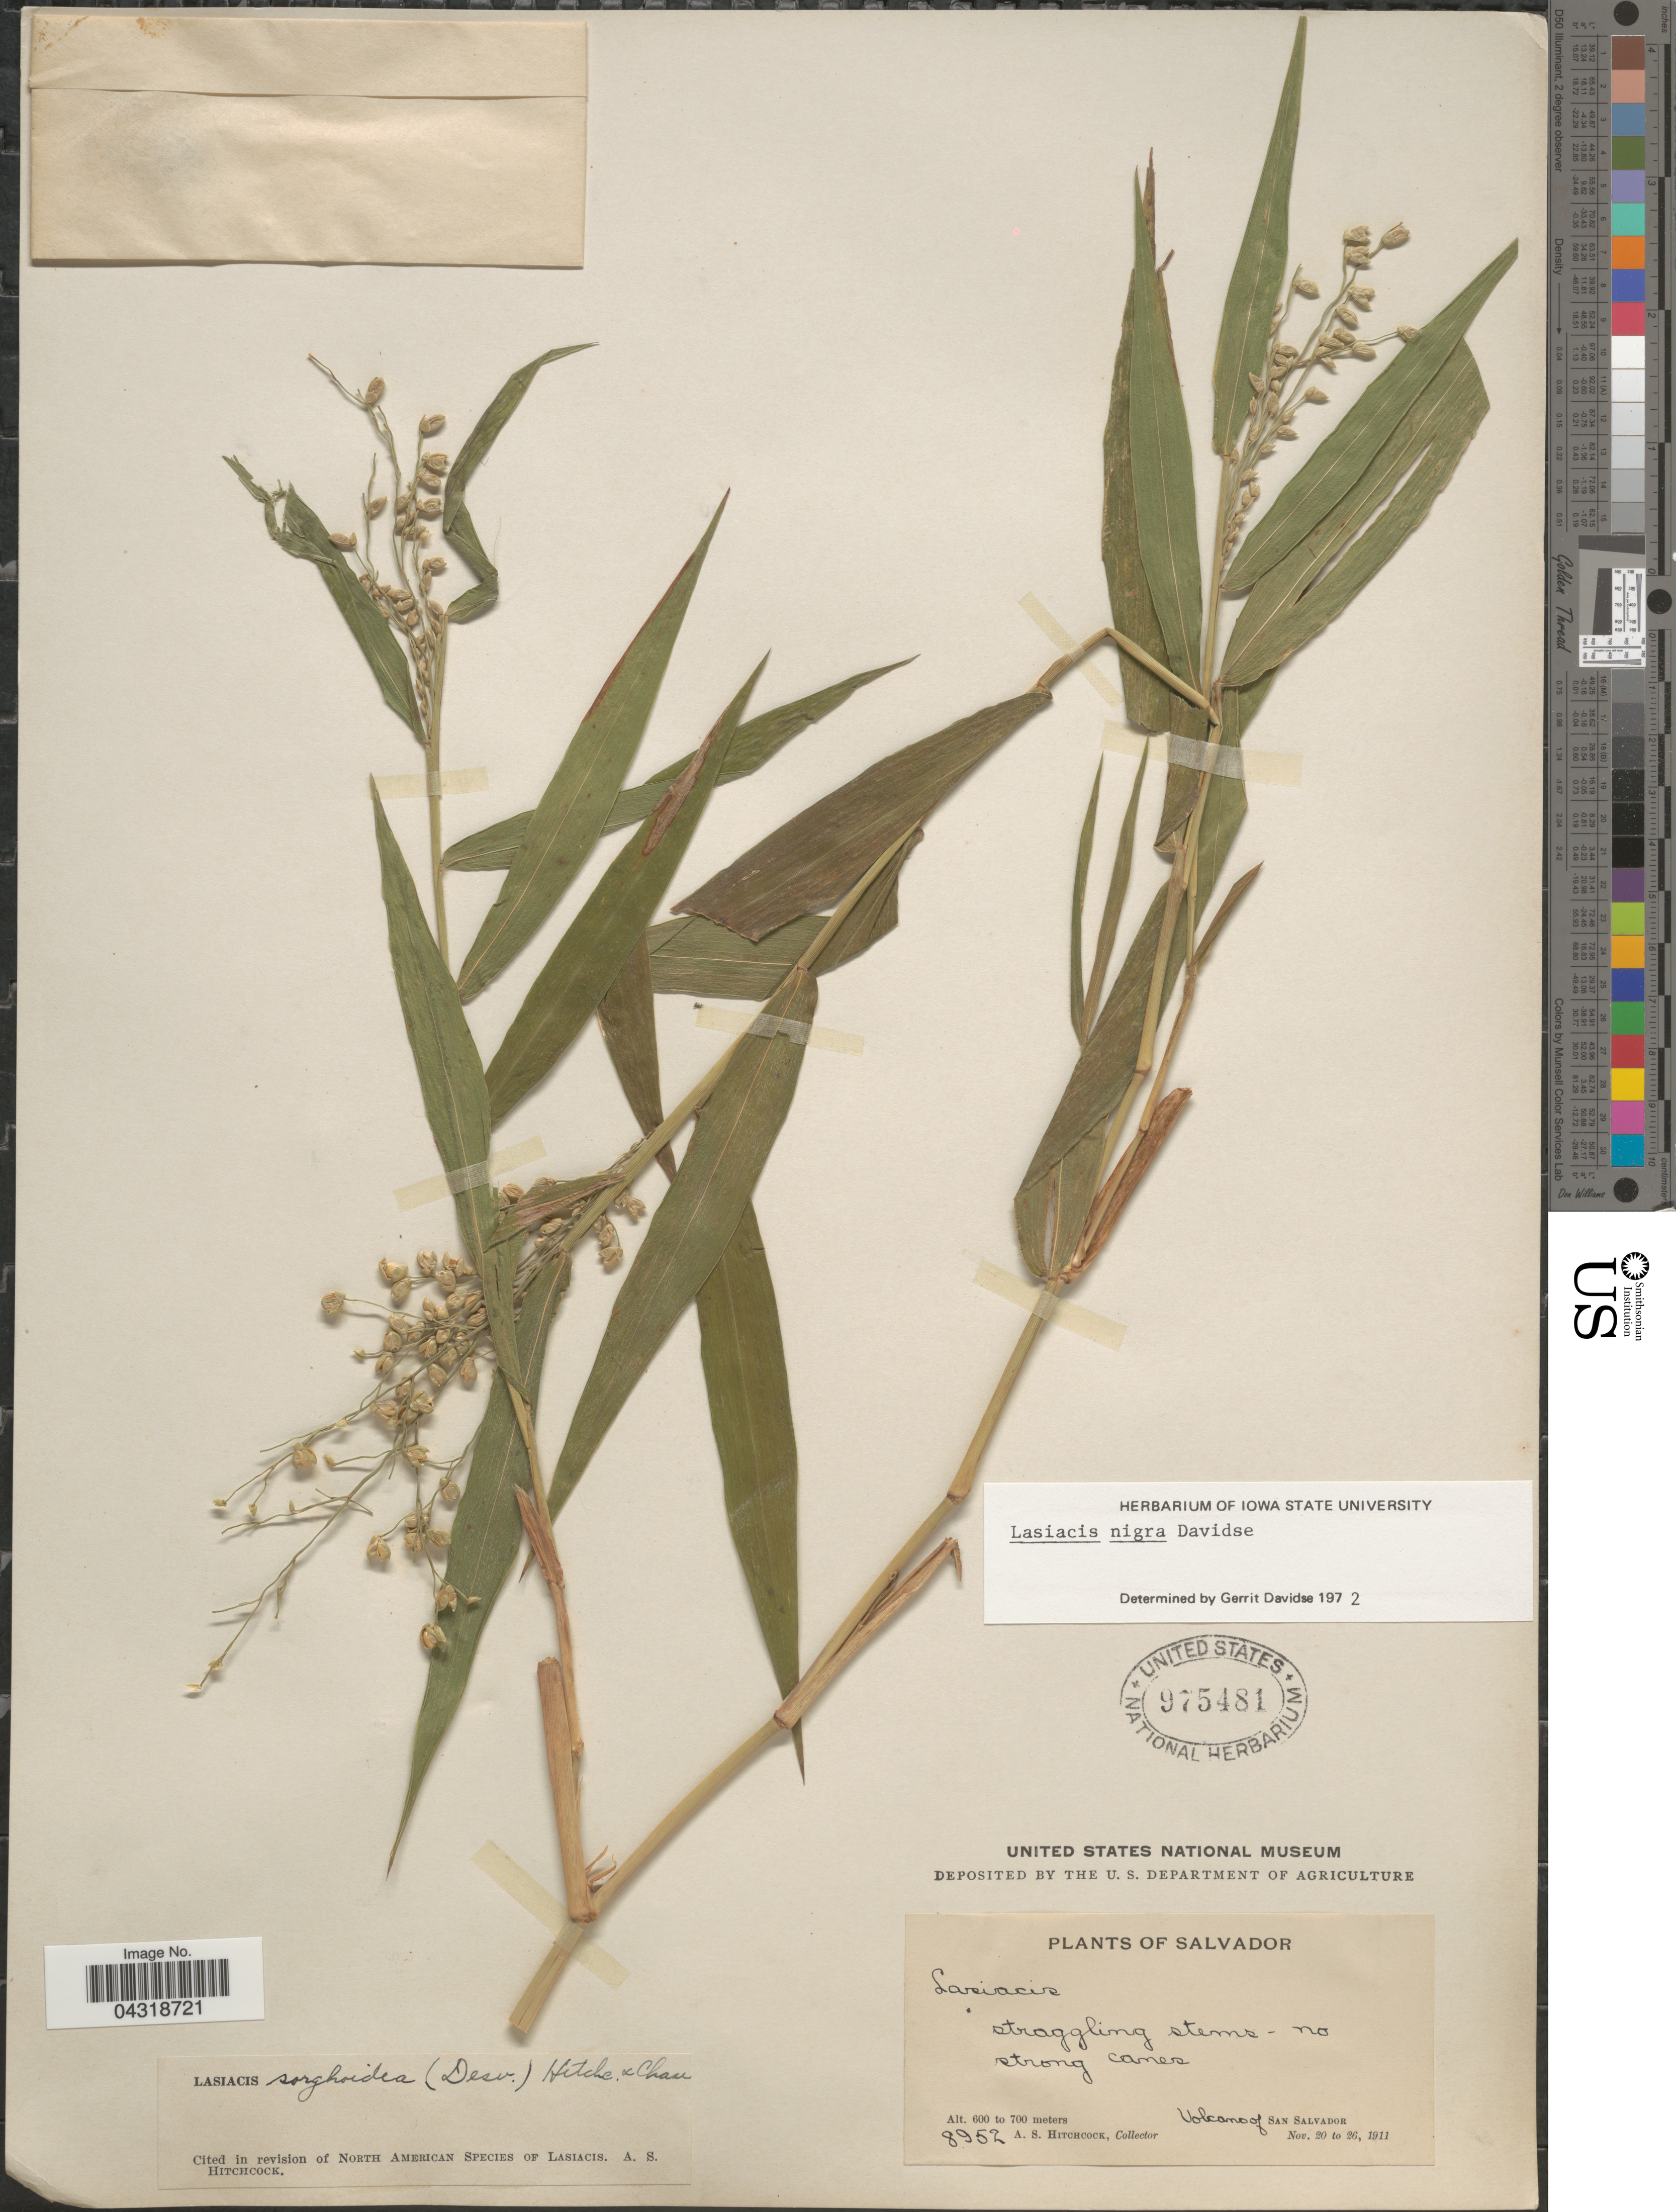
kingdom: Plantae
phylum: Tracheophyta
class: Liliopsida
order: Poales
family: Poaceae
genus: Lasiacis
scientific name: Lasiacis oaxacensis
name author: (Steud.) Hitchc.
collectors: A. S. Hitchcock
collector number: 8952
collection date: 1911-11-20/1911-11-26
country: El Salvador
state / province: San Salvador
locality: Volcano of San Salvador.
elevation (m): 600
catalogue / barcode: US 975481